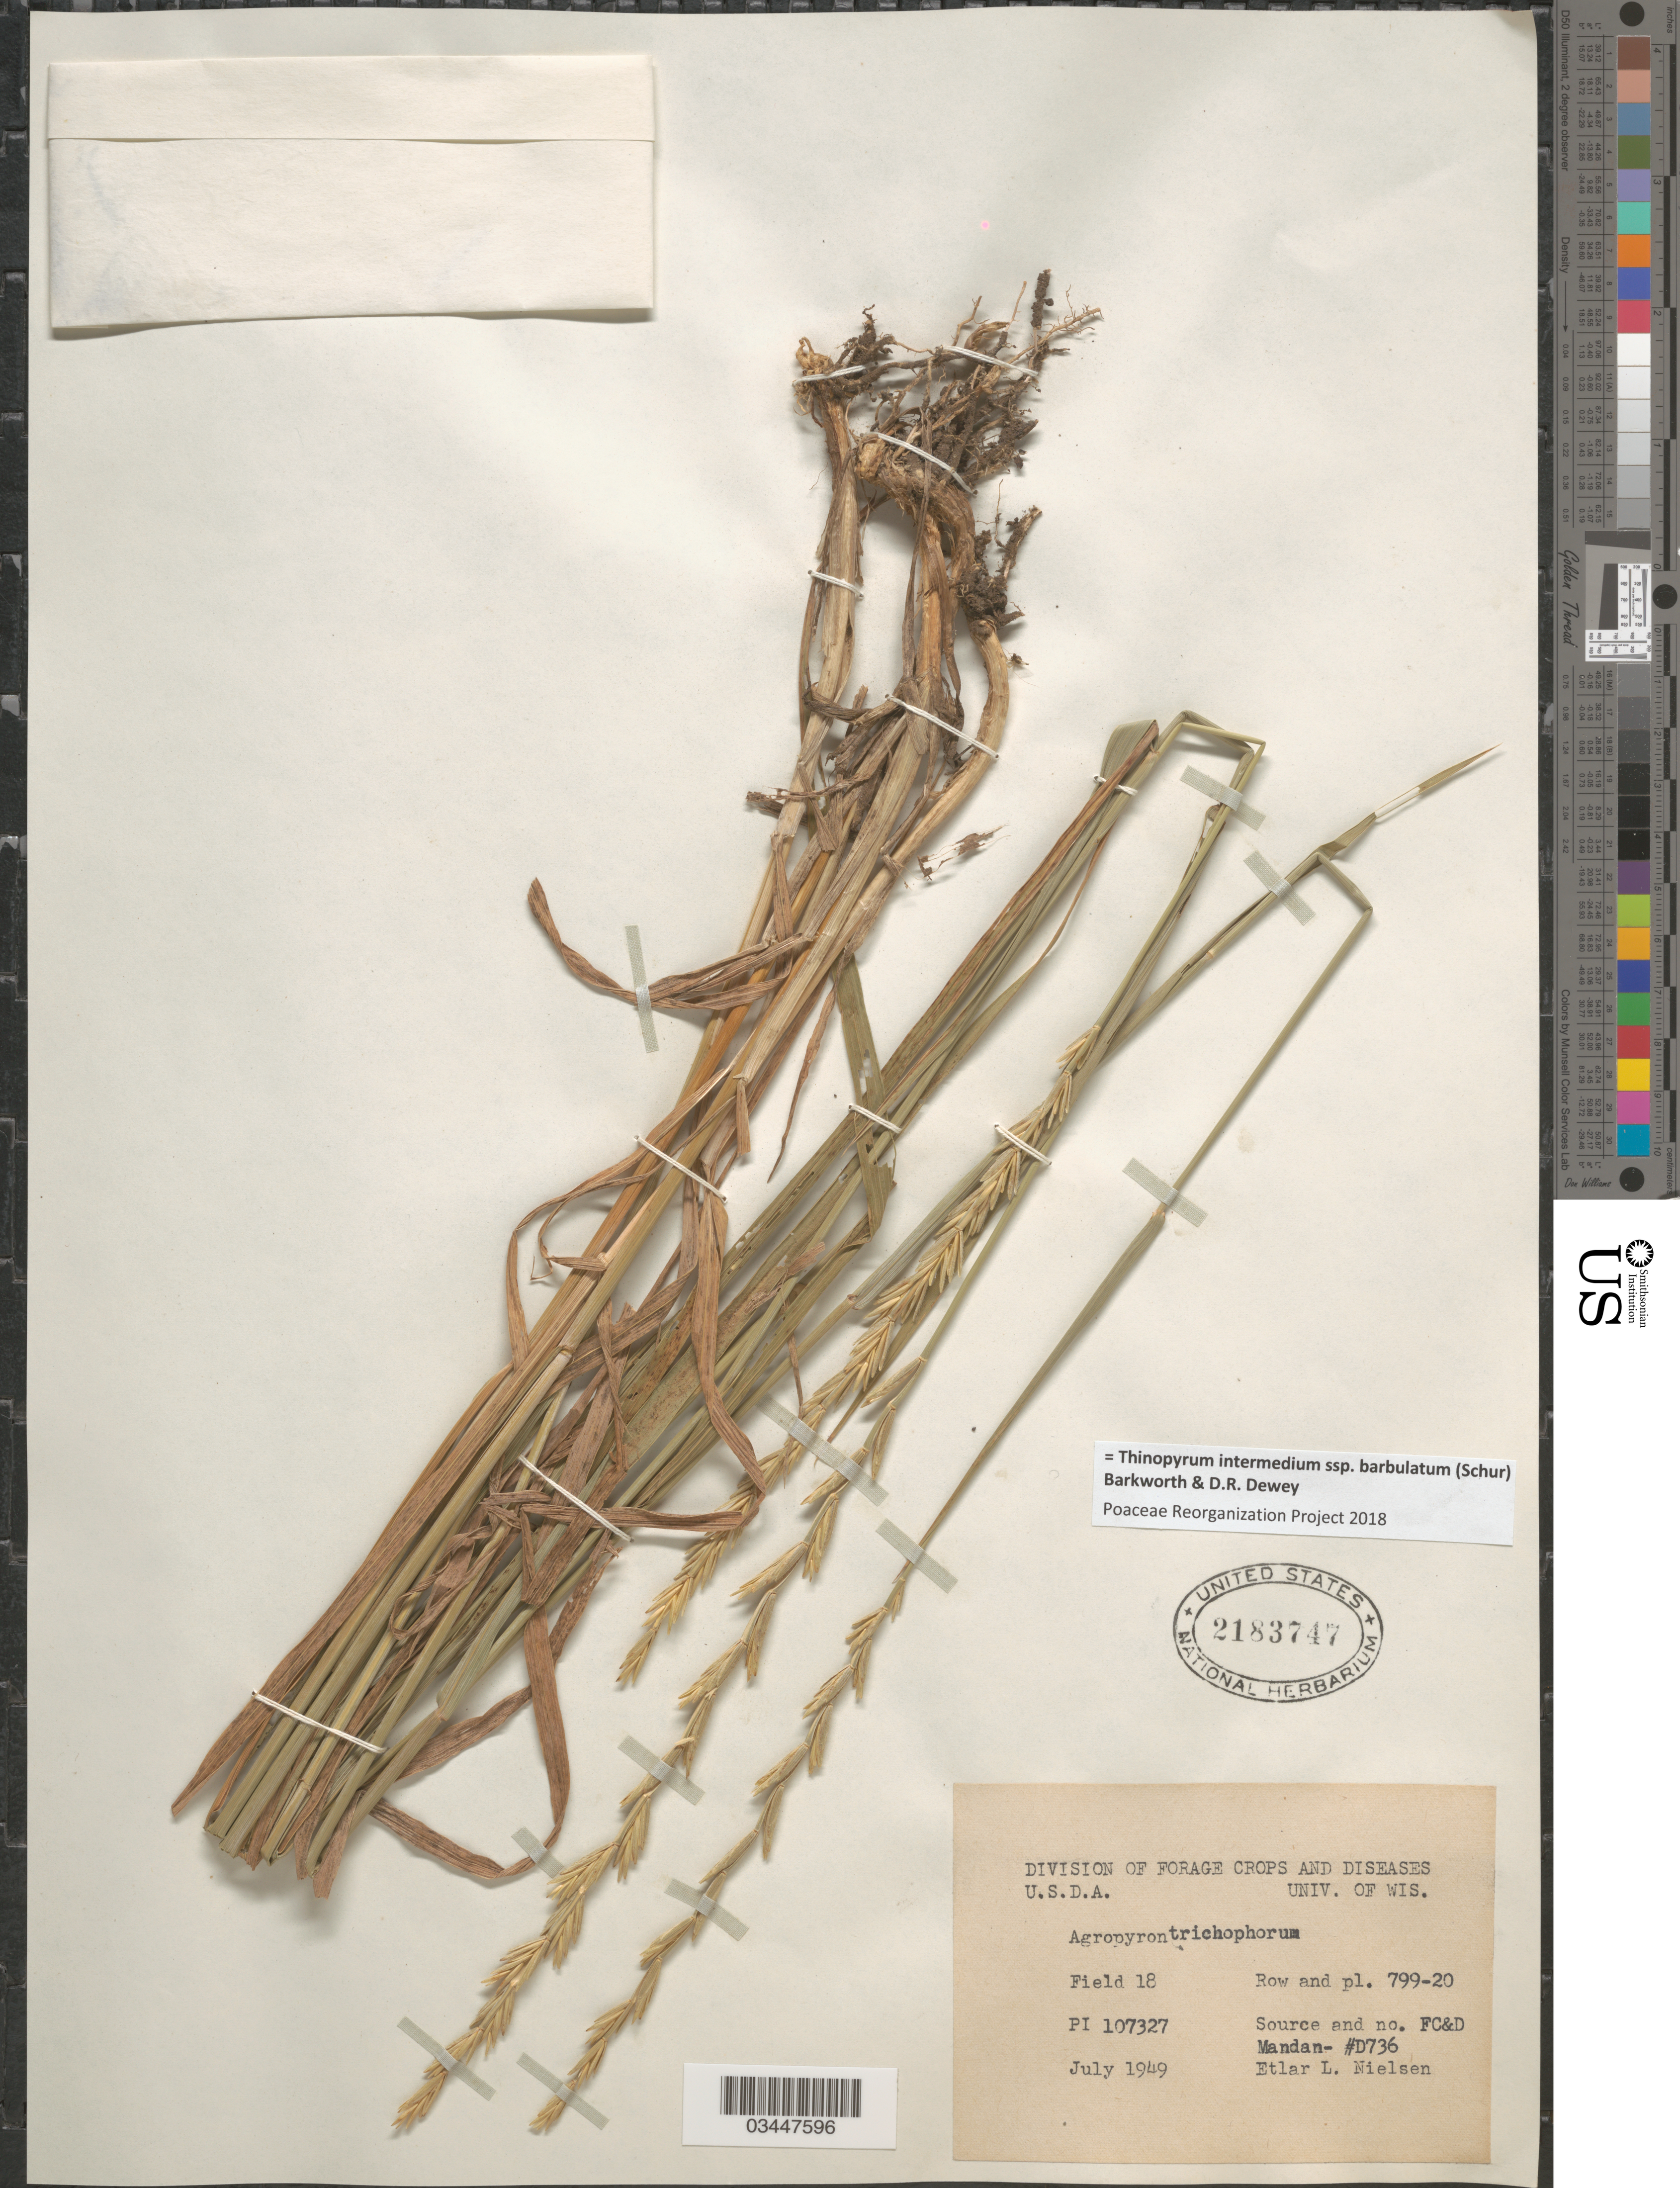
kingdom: Plantae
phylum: Tracheophyta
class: Liliopsida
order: Poales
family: Poaceae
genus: Thinopyrum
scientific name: Thinopyrum intermedium subsp. barbulatum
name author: (Schur) Barkworth & Dewey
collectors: E. L. Nielsen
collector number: PI107327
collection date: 1949-07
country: United States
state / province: Washington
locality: Field 18. Row and pl. 799-20.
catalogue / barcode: US 2183747